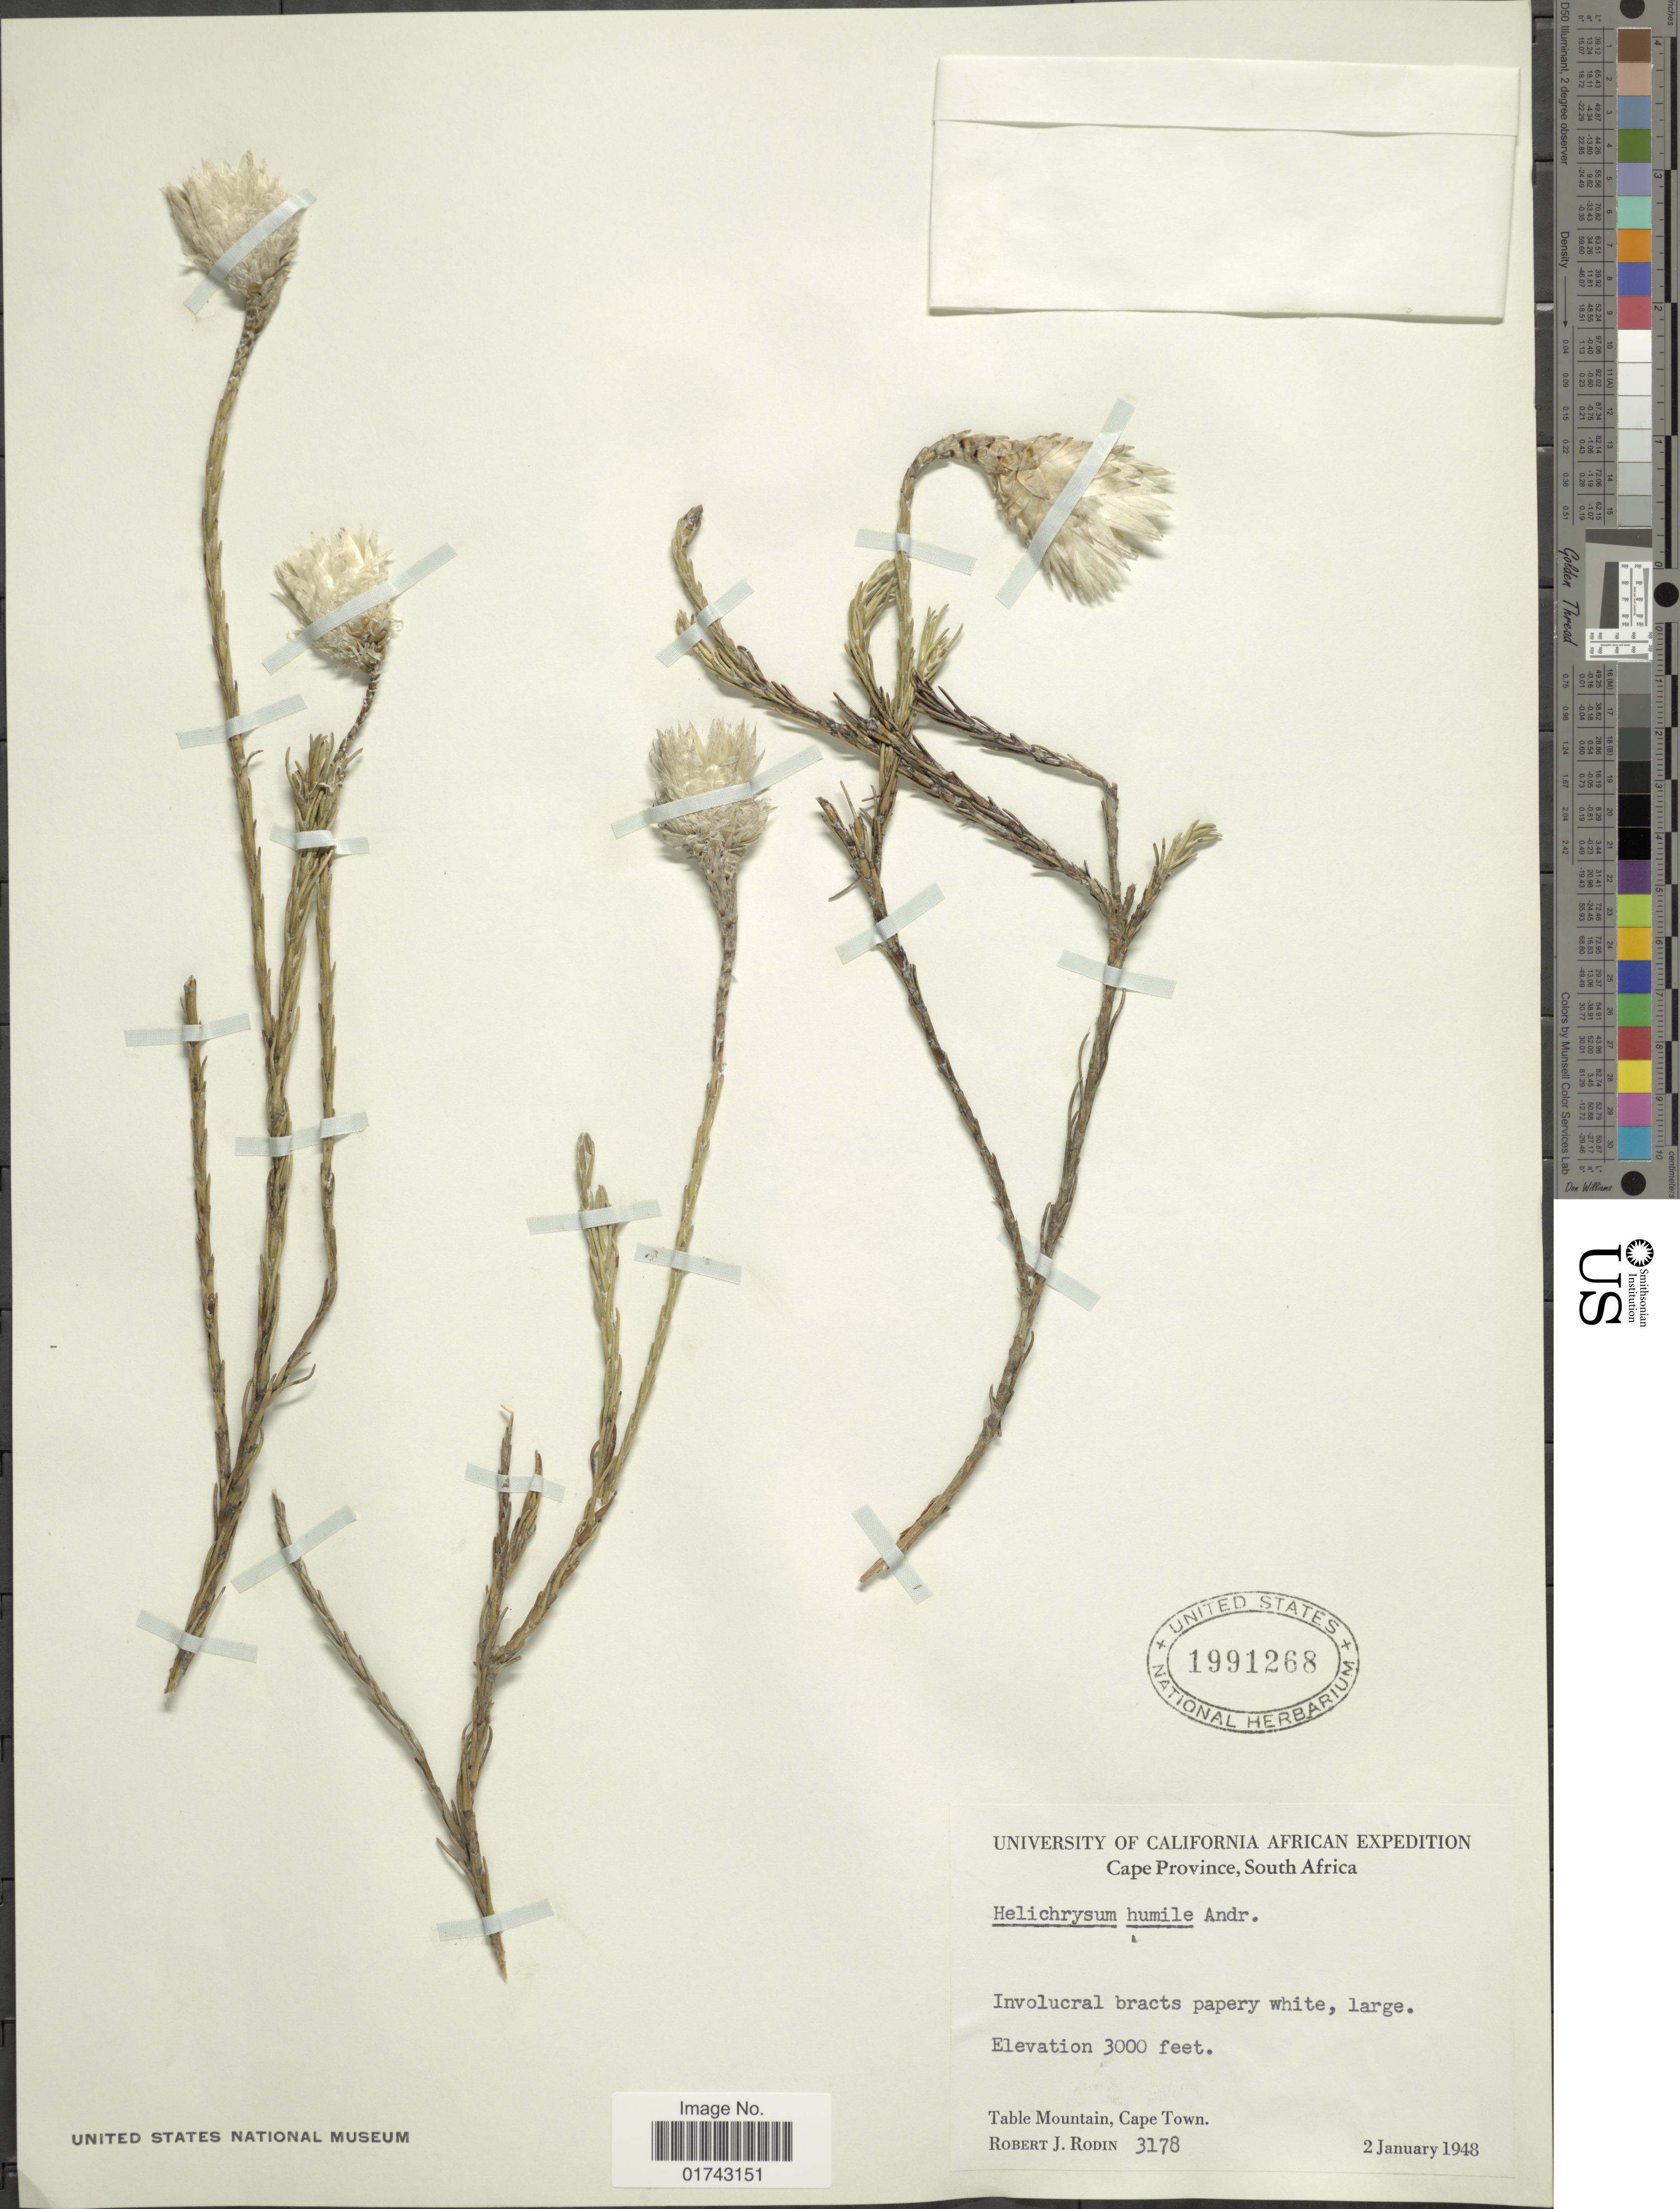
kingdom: Plantae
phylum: Tracheophyta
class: Magnoliopsida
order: Asterales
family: Asteraceae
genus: Helichrysum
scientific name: Helichrysum humile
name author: (Andrews) Less.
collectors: R. J. Rodin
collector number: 3178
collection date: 1948-01-02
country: South Africa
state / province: Western Cape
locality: Cape Province, South Africa, Table Mountain, Cape Town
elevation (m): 914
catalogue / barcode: US 1991268